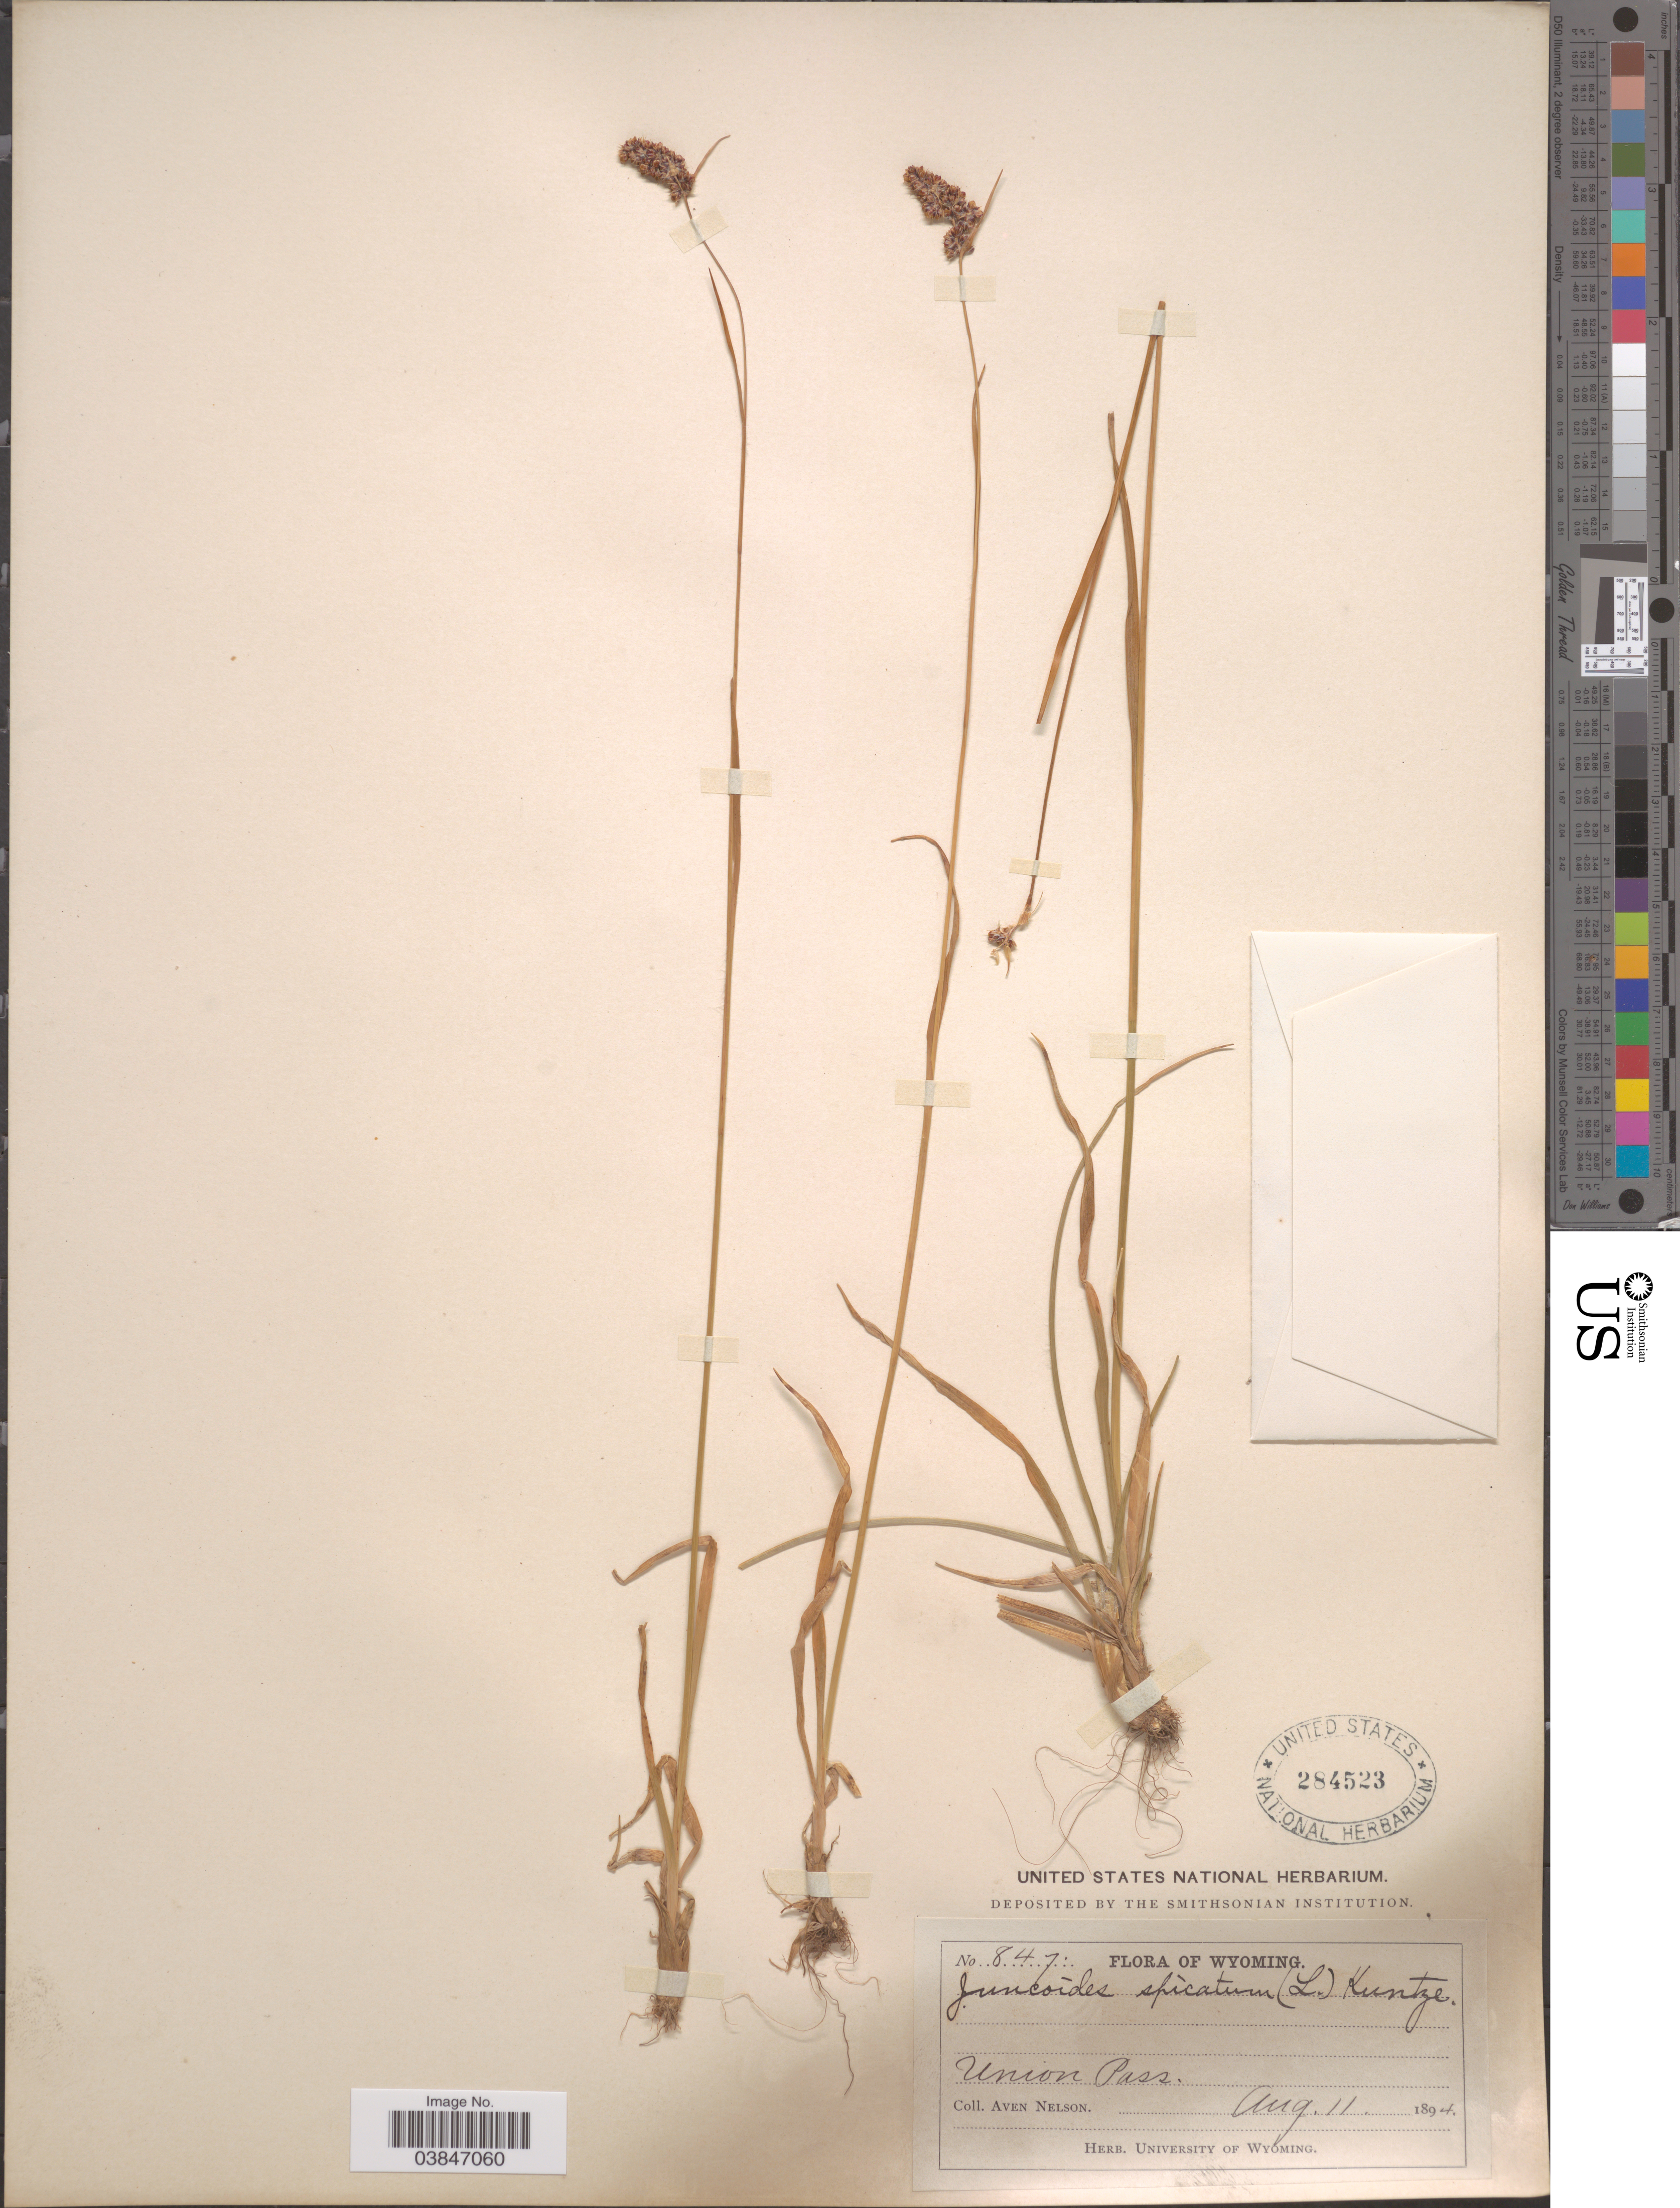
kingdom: Plantae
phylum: Tracheophyta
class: Liliopsida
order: Poales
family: Juncaceae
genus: Luzula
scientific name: Luzula spicata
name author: (L.) DC.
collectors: A. Nelson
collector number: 847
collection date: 1894-08-11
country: United States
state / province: Wyoming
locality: Union Pass.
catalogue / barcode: US 284523